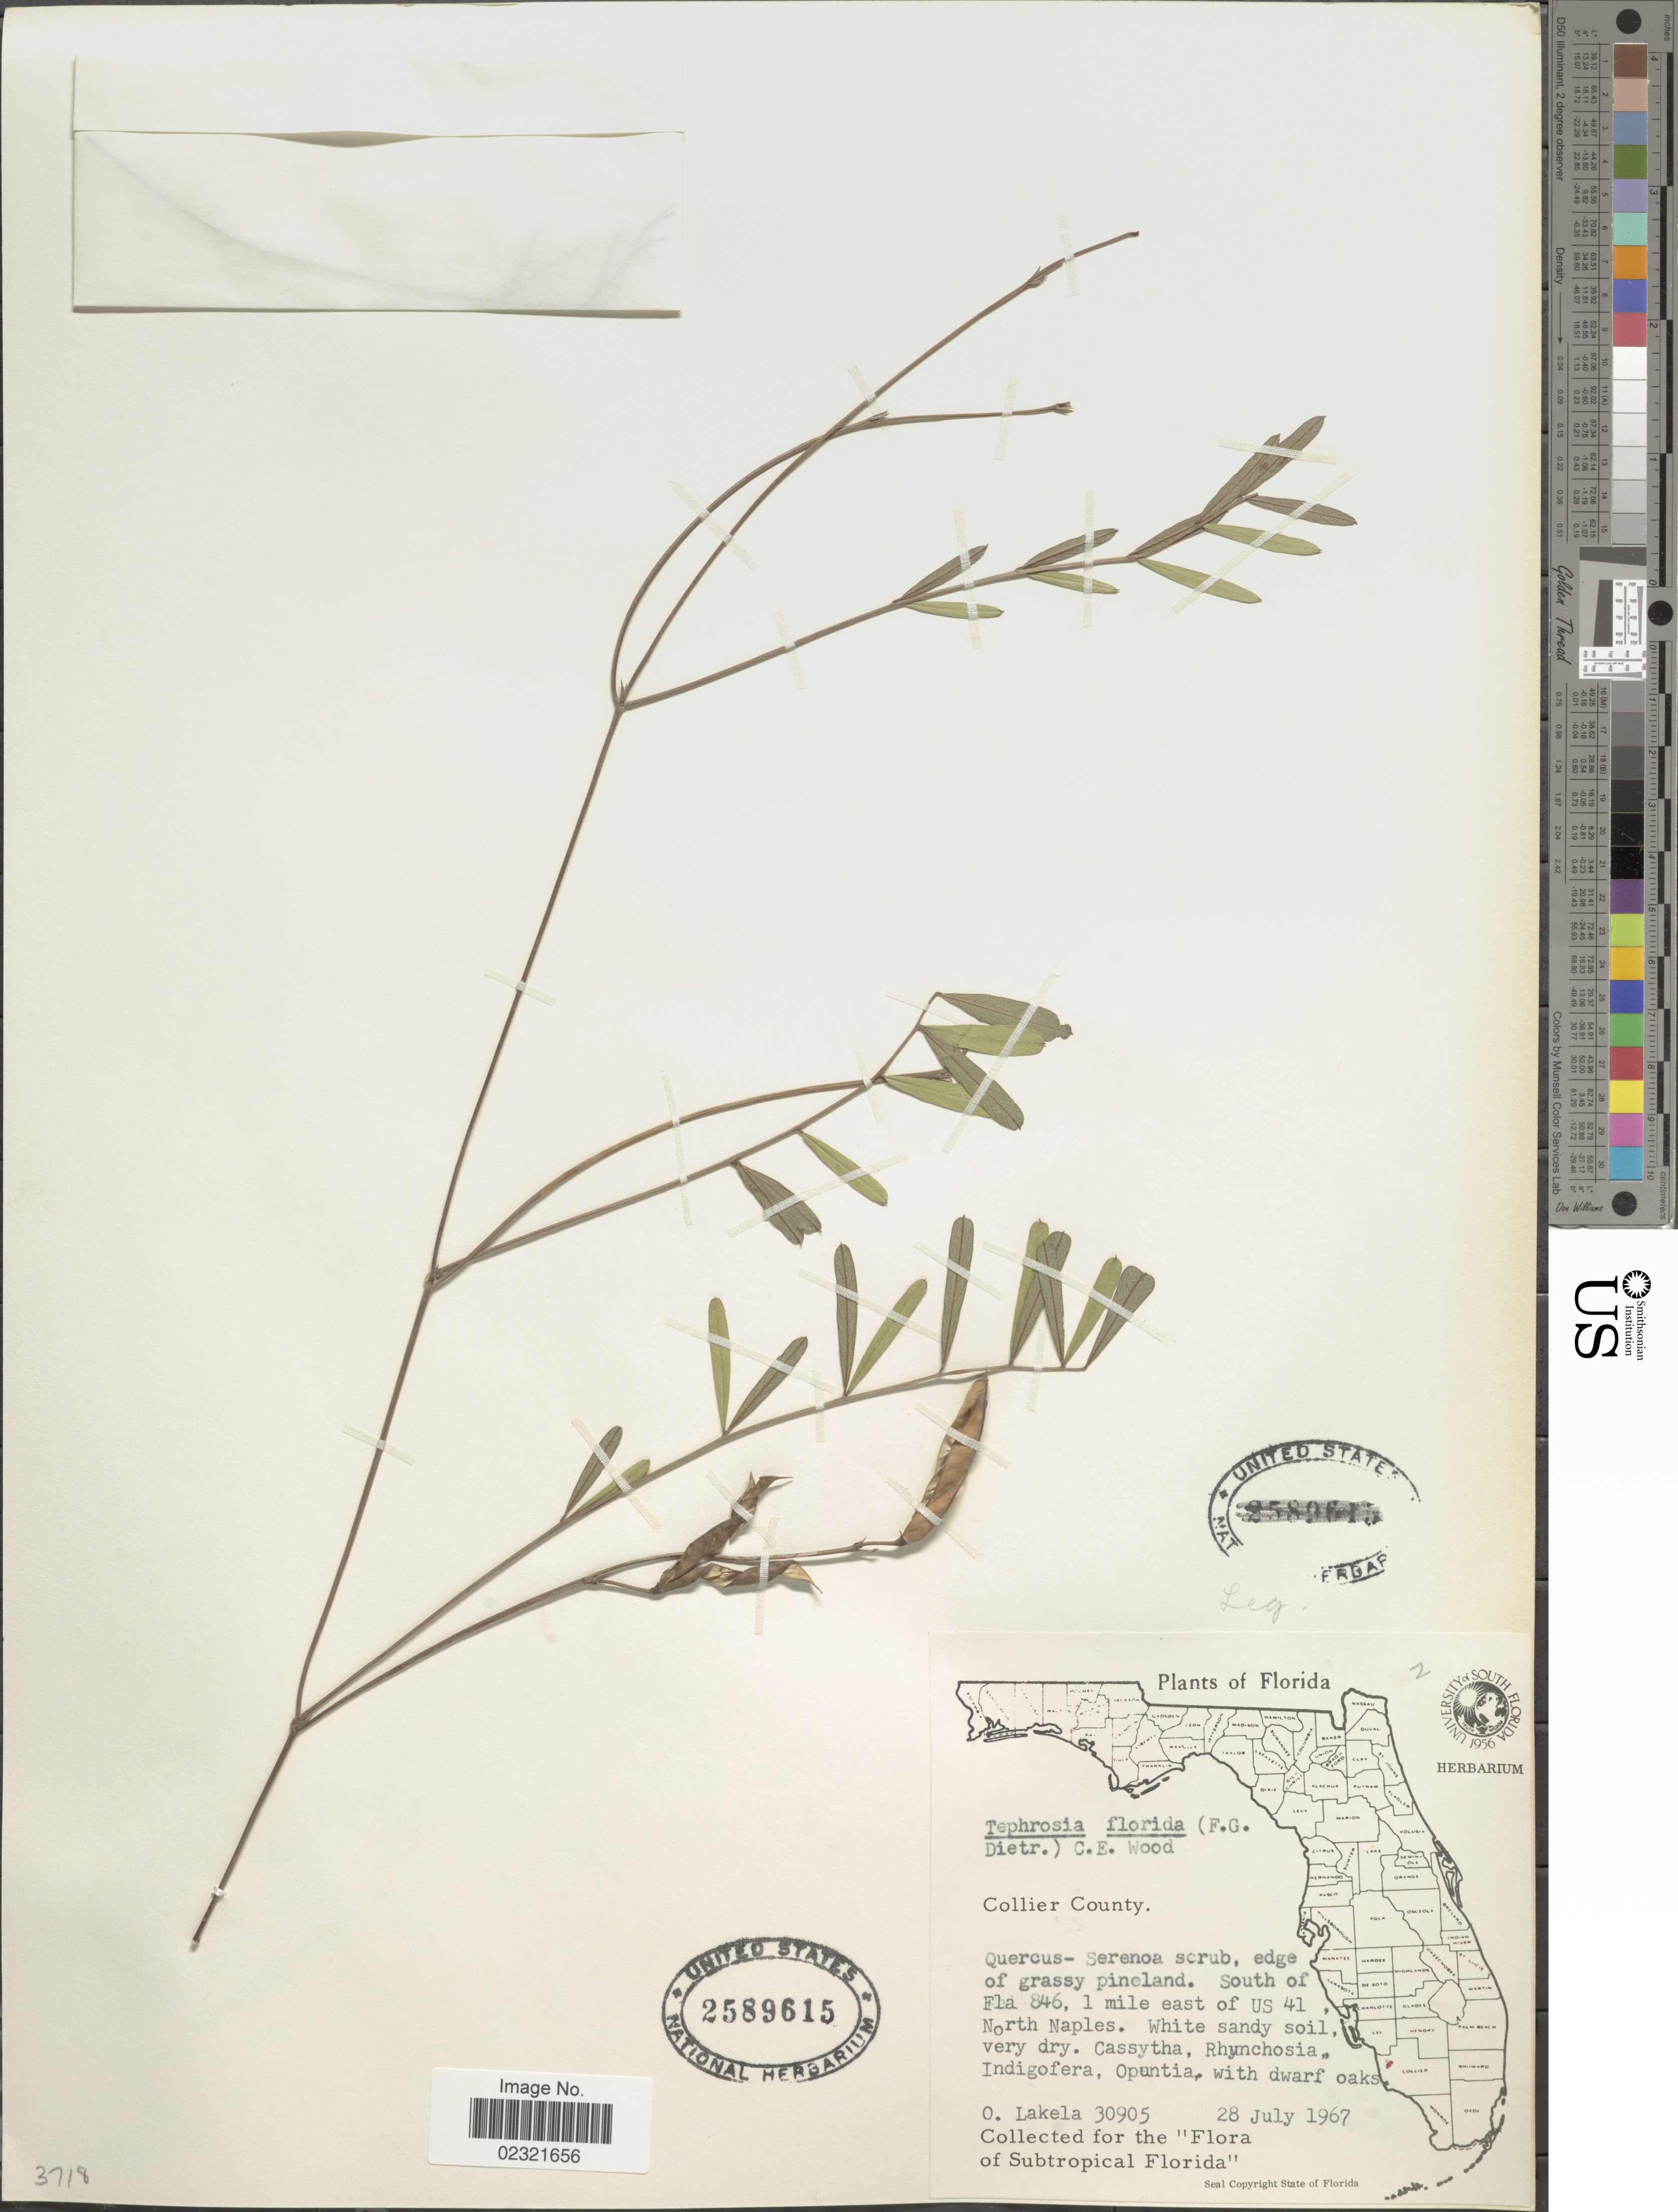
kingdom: Plantae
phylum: Tracheophyta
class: Magnoliopsida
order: Fabales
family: Fabaceae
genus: Tephrosia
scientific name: Tephrosia florida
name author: (Dietr.) C.E. Wood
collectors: O. Lakela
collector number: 30905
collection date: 1967-07-28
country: United States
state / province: Florida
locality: Collier County. Quercus - Serenoa scrub, edge of grassy pineland. South of Fla 846, 1 mile east of US 41, North Naples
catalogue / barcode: US 2589615